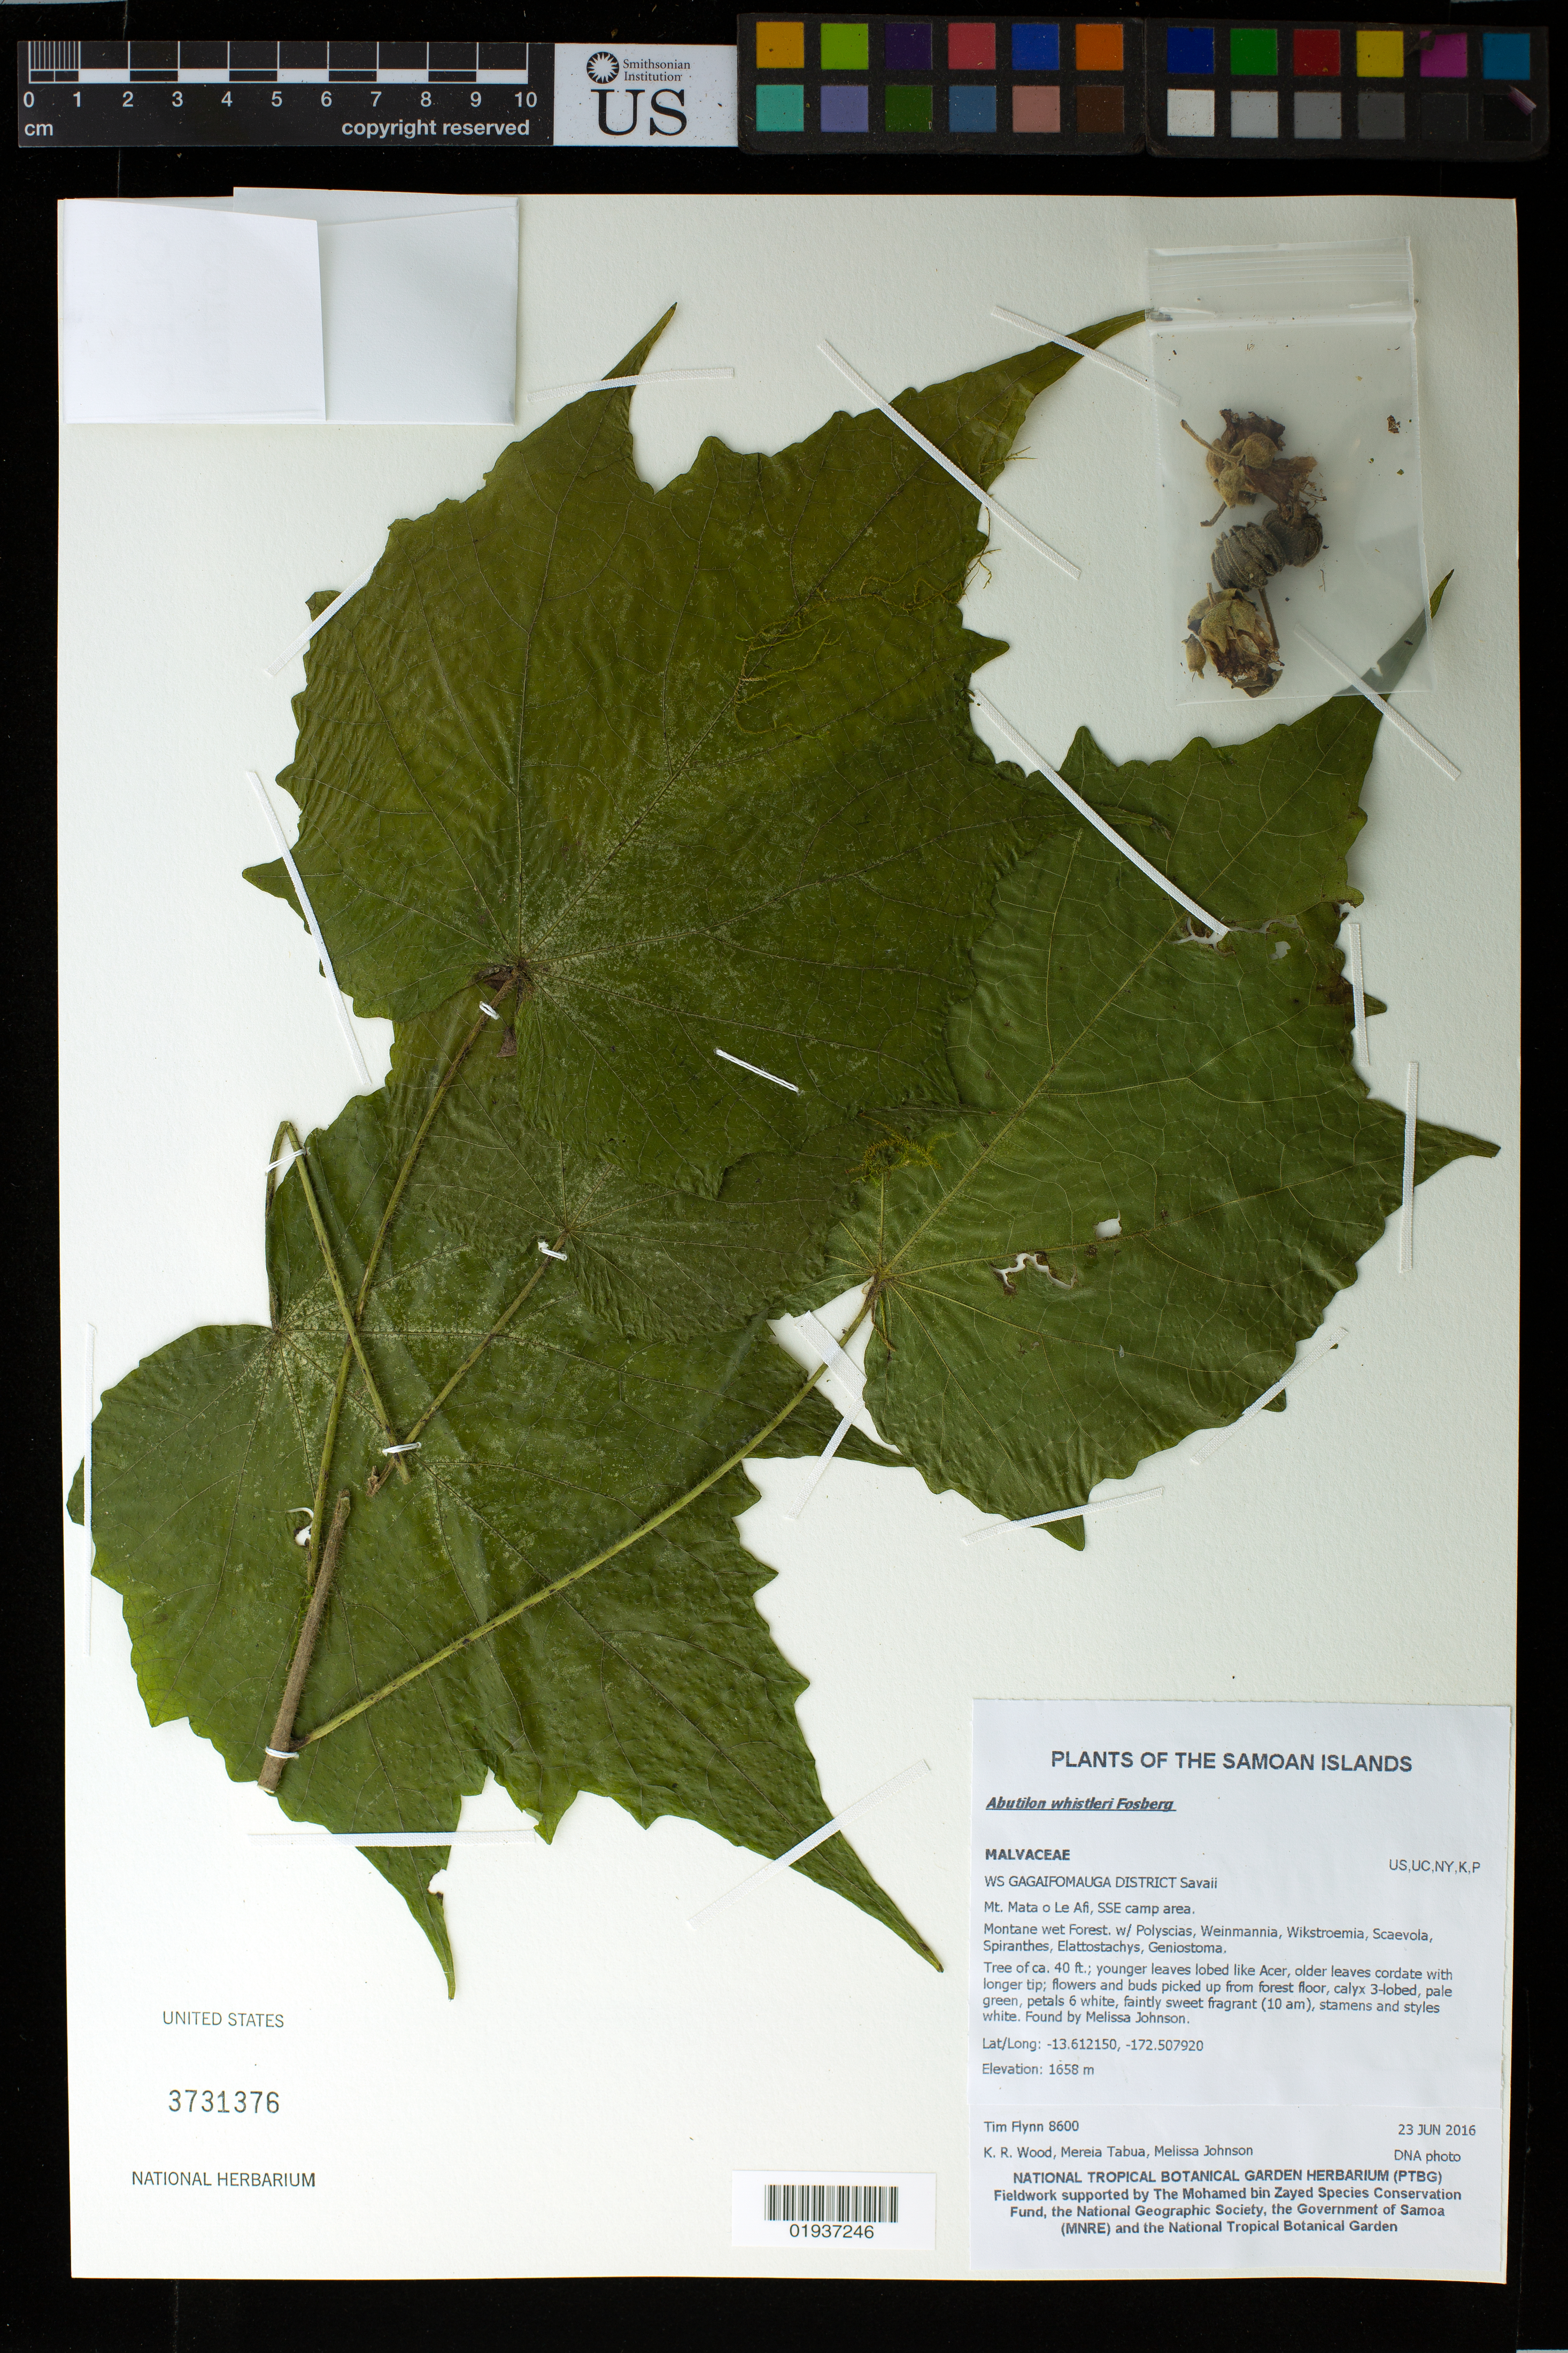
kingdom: Plantae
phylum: Tracheophyta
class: Magnoliopsida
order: Malvales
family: Malvaceae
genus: Abutilon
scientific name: Abutilon whistleri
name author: Fosberg in Fosberg & Sachet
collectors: T. W. Flynn, K. R. Wood, M. Tabua & M. Johnson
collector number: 8600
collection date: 2016-06-23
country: Samoa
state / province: Gagaifomauga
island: Savai'i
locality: Gagaifomauga District, Mt. Mata o Le Afi, SSE camp area.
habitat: Montane wet forest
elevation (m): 1658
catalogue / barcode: US 3731376